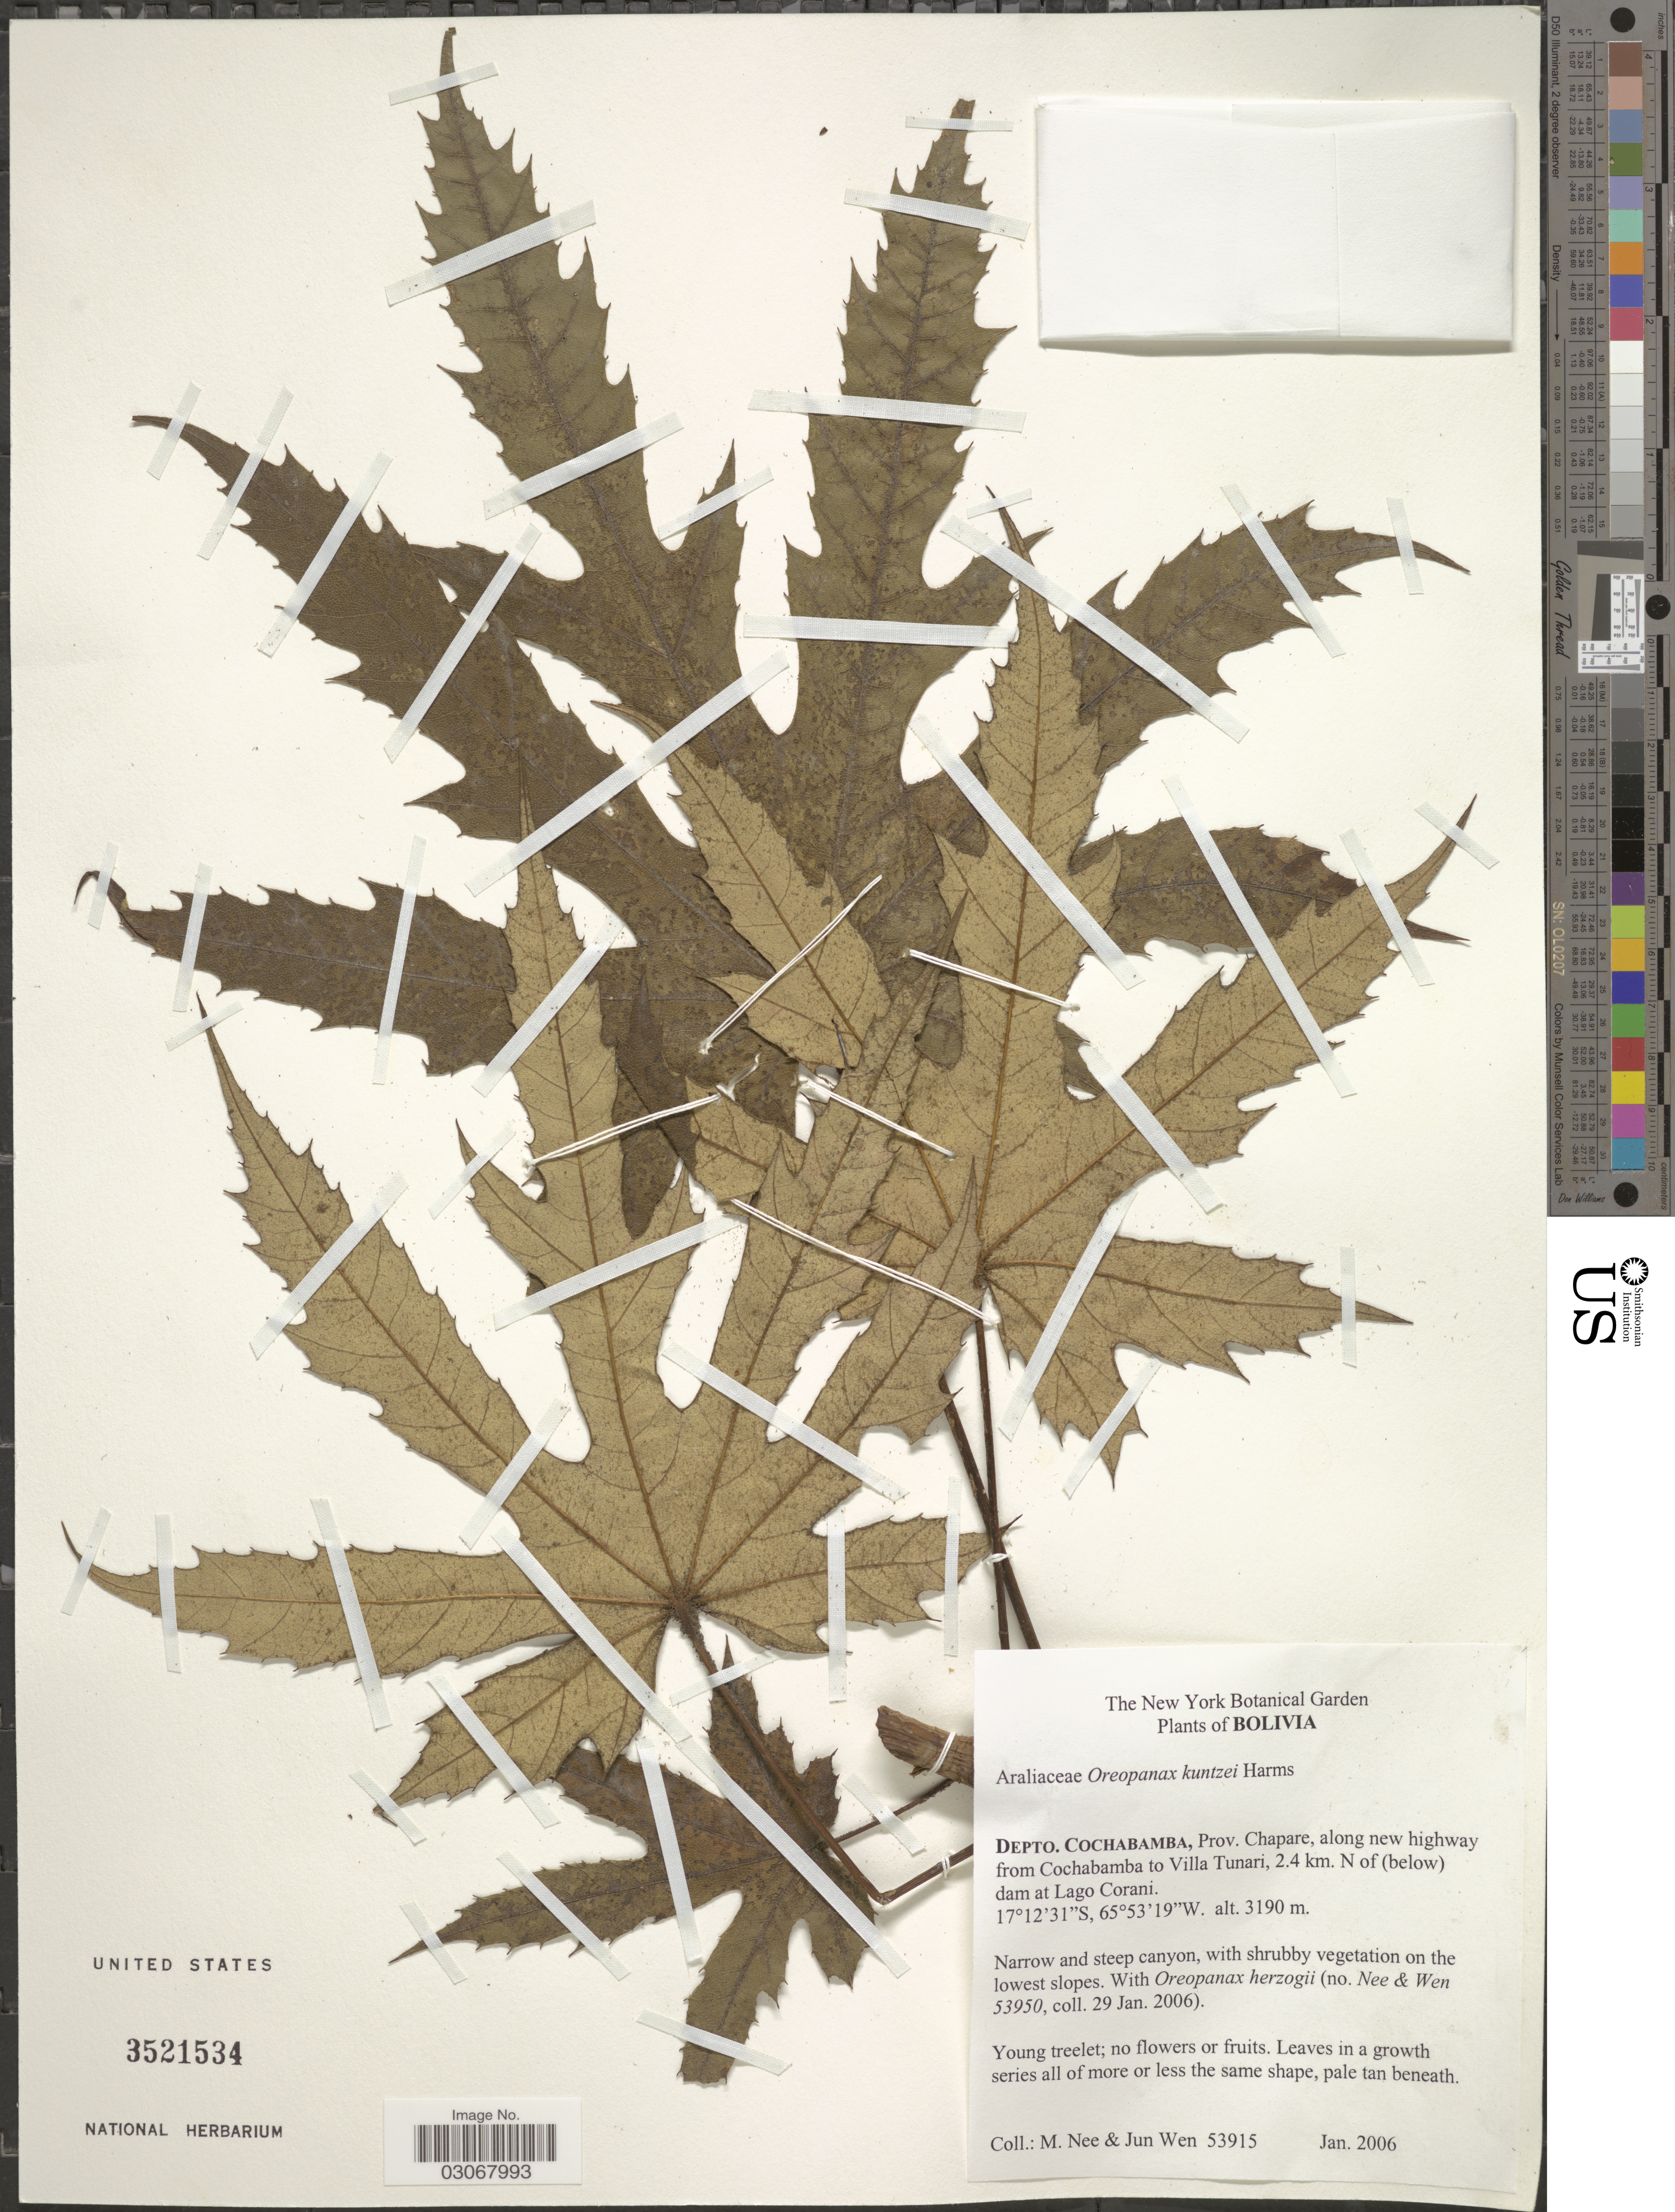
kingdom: Plantae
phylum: Tracheophyta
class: Magnoliopsida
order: Apiales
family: Araliaceae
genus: Oreopanax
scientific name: Oreopanax kuntzei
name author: Harms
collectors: M. Nee & J. Wen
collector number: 53915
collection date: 2006-01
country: Bolivia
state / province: Cochabamba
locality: Depto. Cochabamba, Prov. Chapare, along new highway from Cochabamba to Villa Tunari, 2.4 km. N of (below) dam at Lago Corani.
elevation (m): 3190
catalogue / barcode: US 3521534